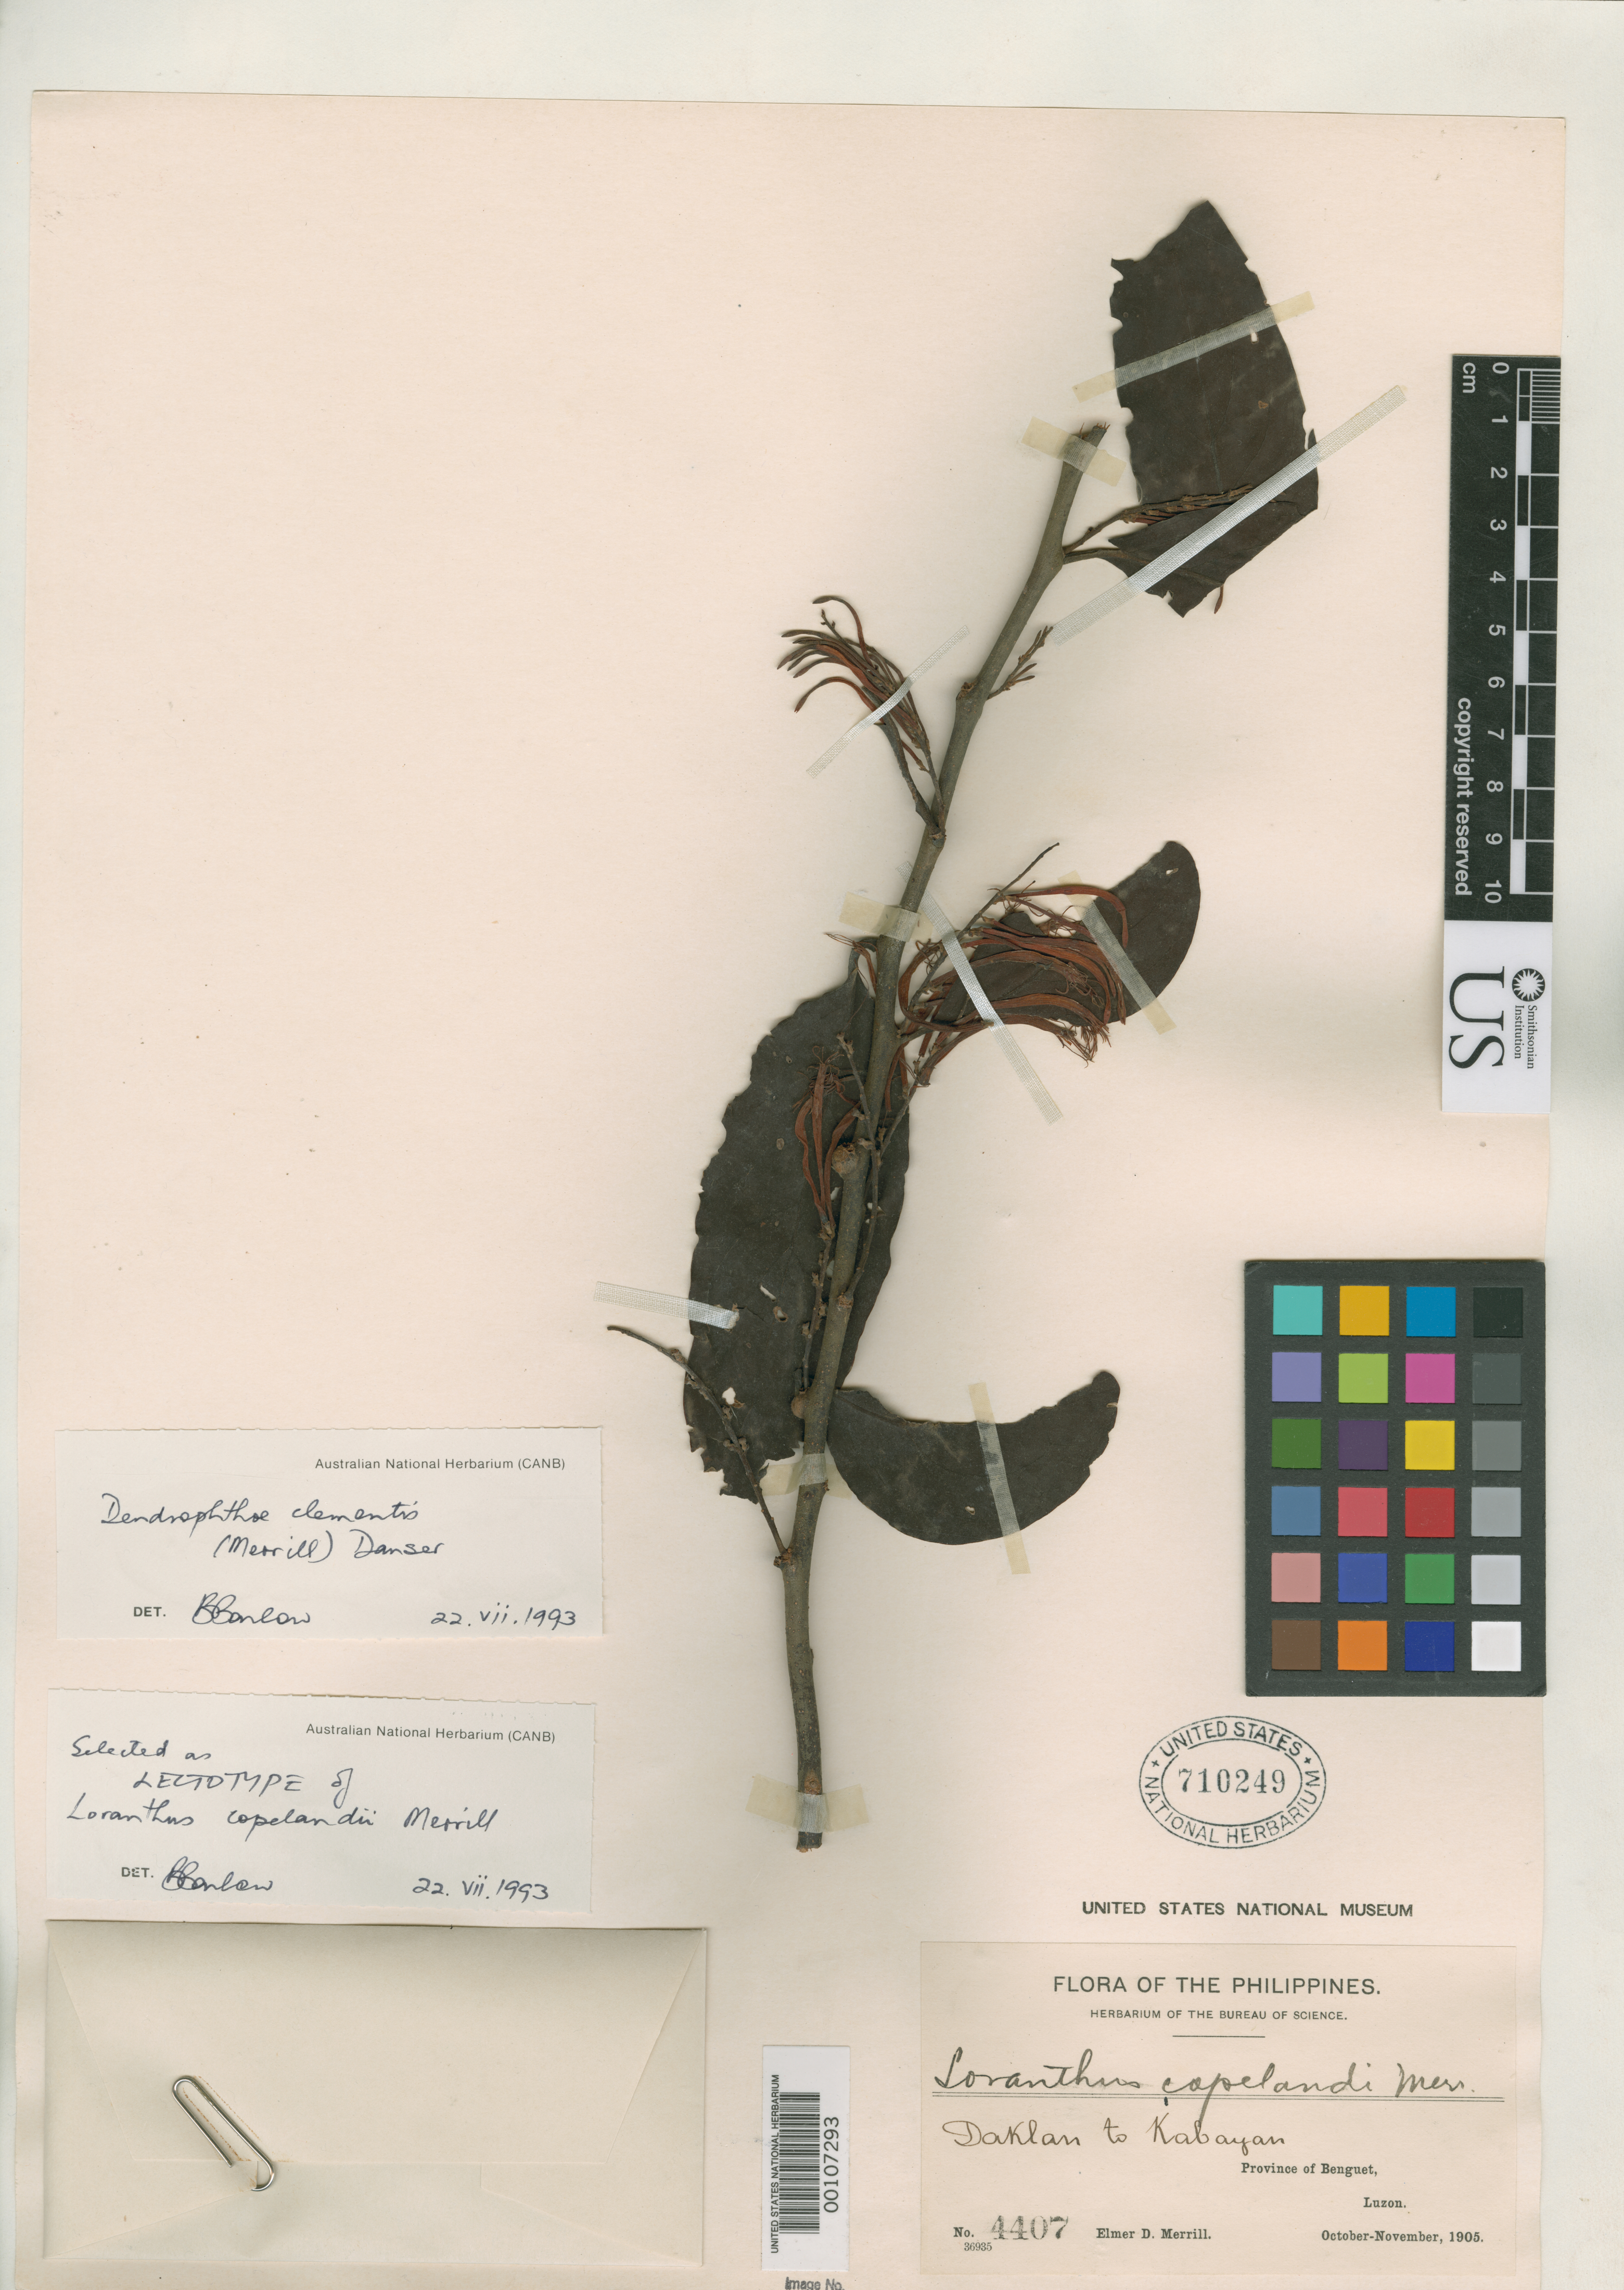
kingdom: Plantae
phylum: Tracheophyta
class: Magnoliopsida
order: Santalales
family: Loranthaceae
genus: Loranthus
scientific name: Loranthus copelandi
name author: Merr.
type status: Isotype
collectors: E. D. Merrill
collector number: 4407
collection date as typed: Oct 1905 to -- Nov 1905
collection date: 1905-10/1905-11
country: Philippines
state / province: Cordillera (Administrative Region)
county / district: Benguet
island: Luzon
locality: Daklan to Kabayan.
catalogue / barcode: US 710249